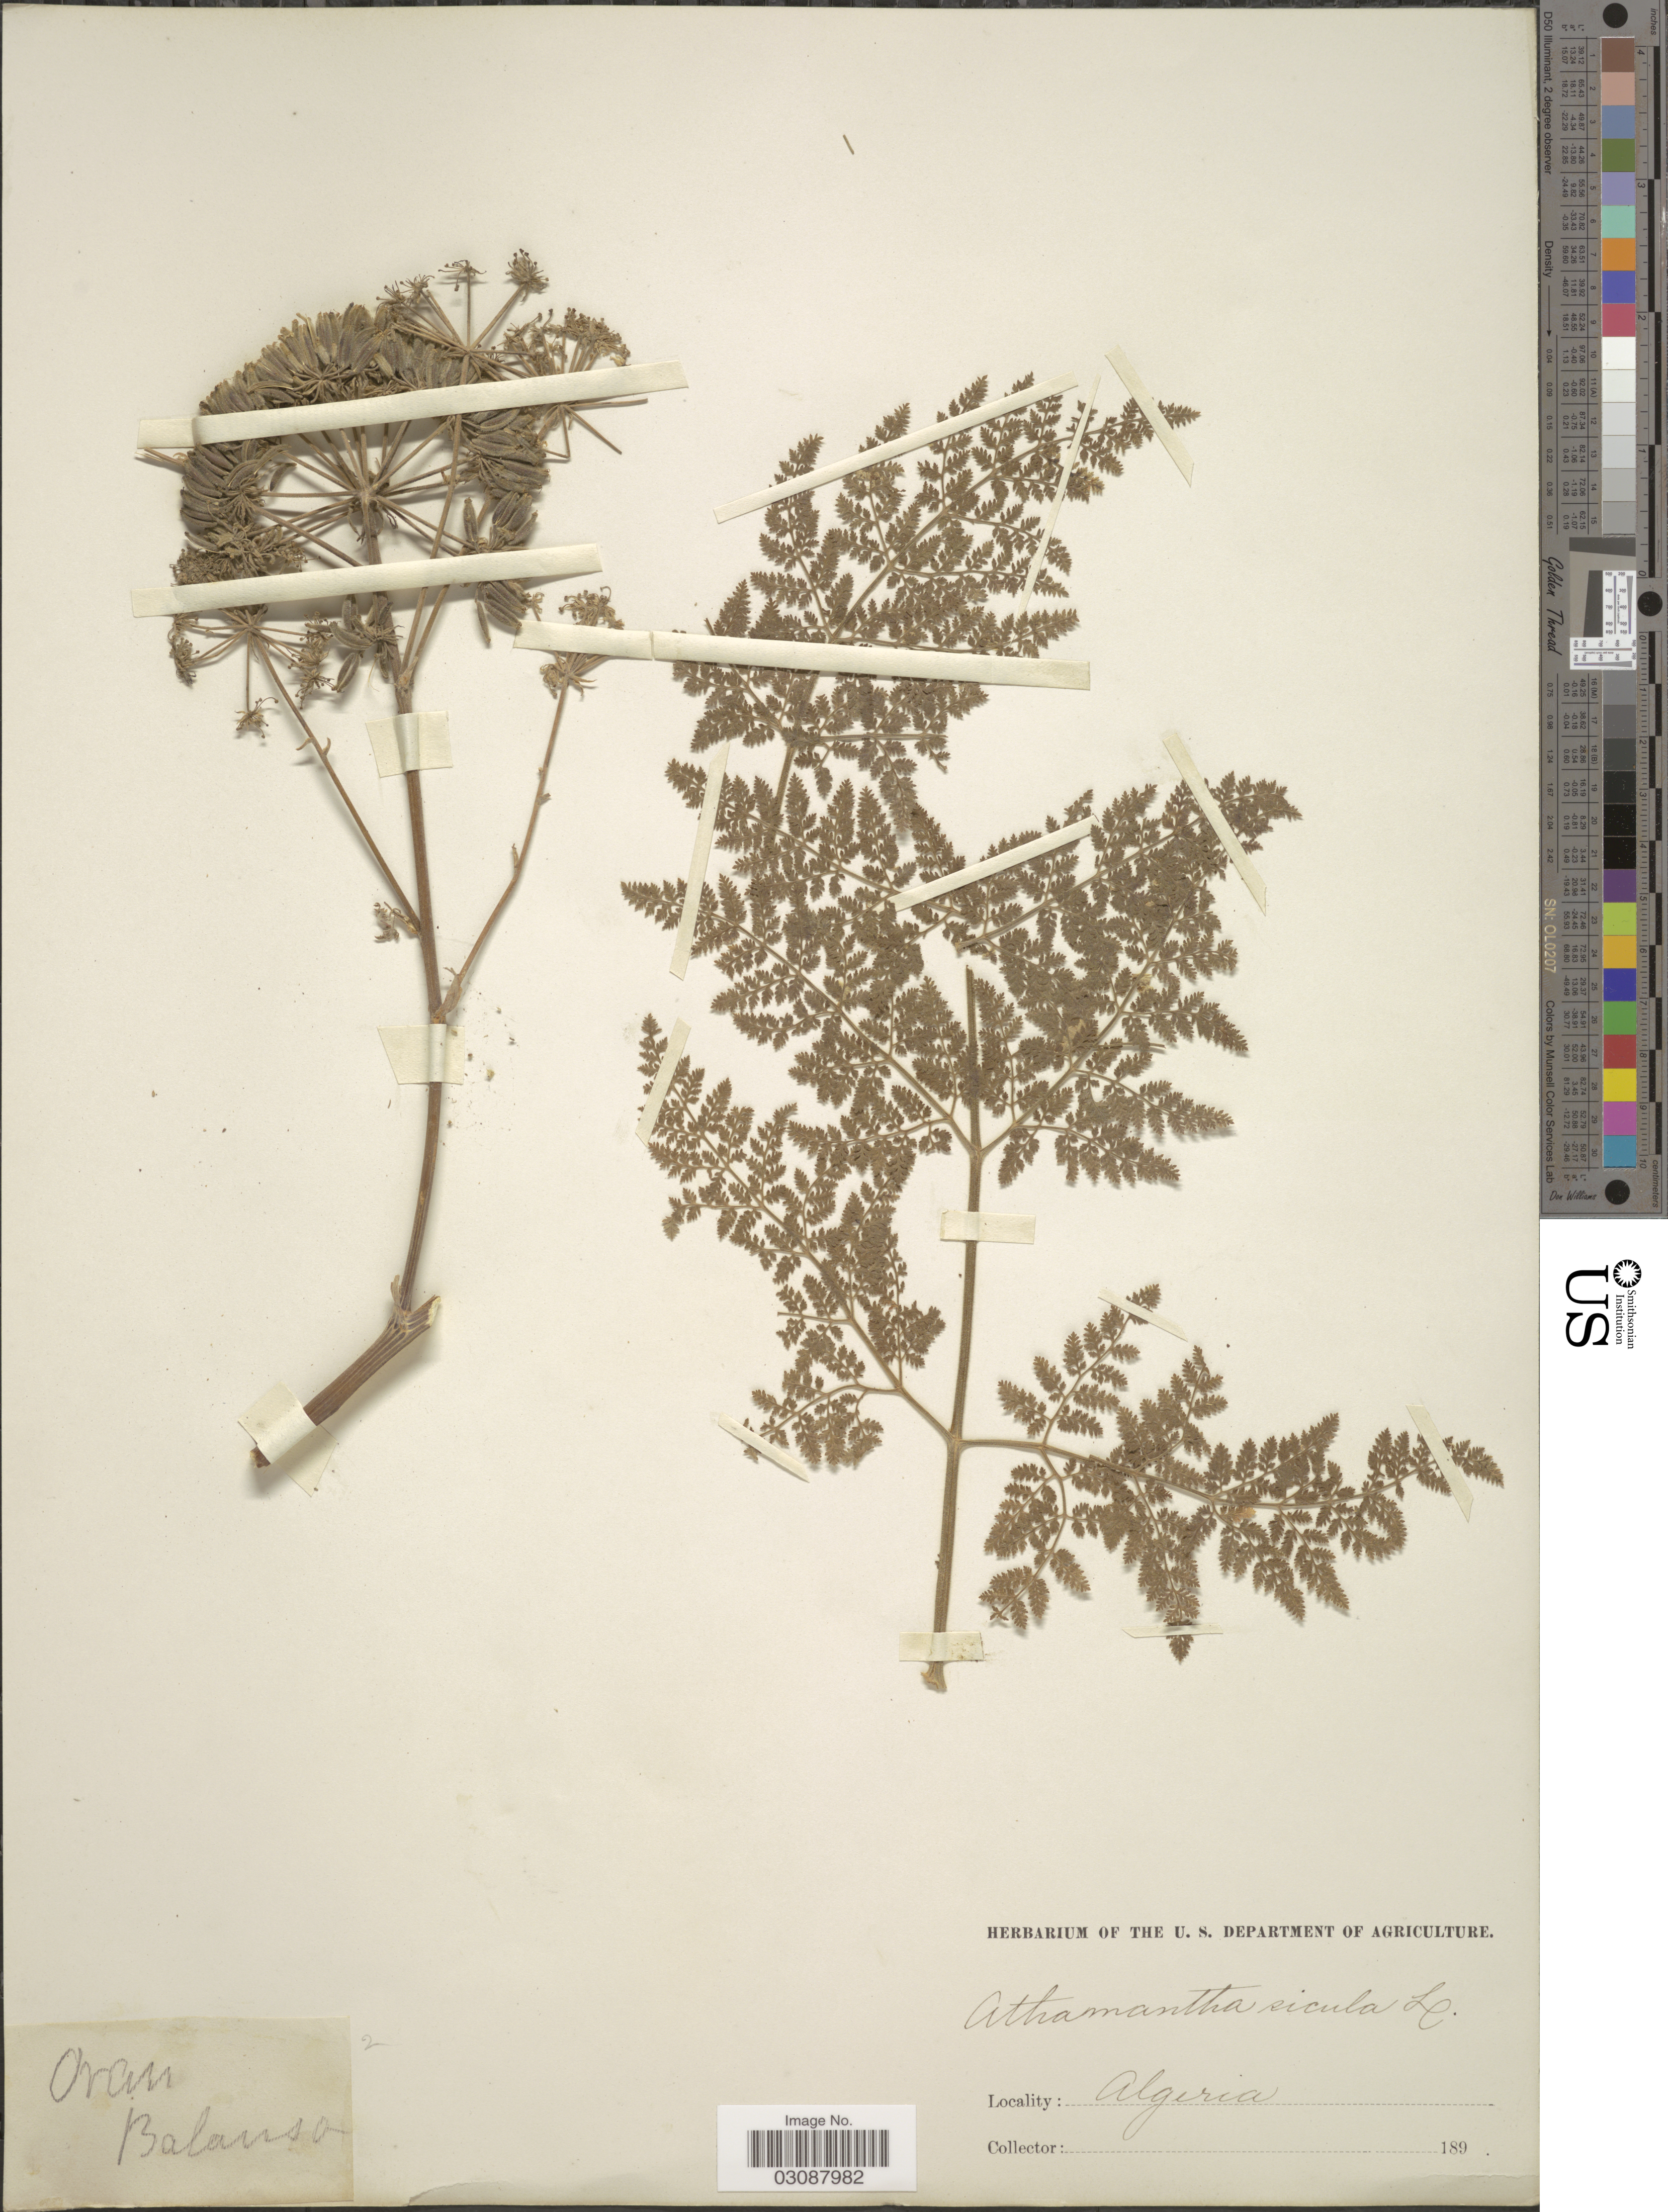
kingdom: Plantae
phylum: Tracheophyta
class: Magnoliopsida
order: Apiales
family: Apiaceae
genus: Athamanta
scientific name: Athamanta sicula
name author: L.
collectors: -. Balansa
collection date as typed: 189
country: Algeria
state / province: Oran